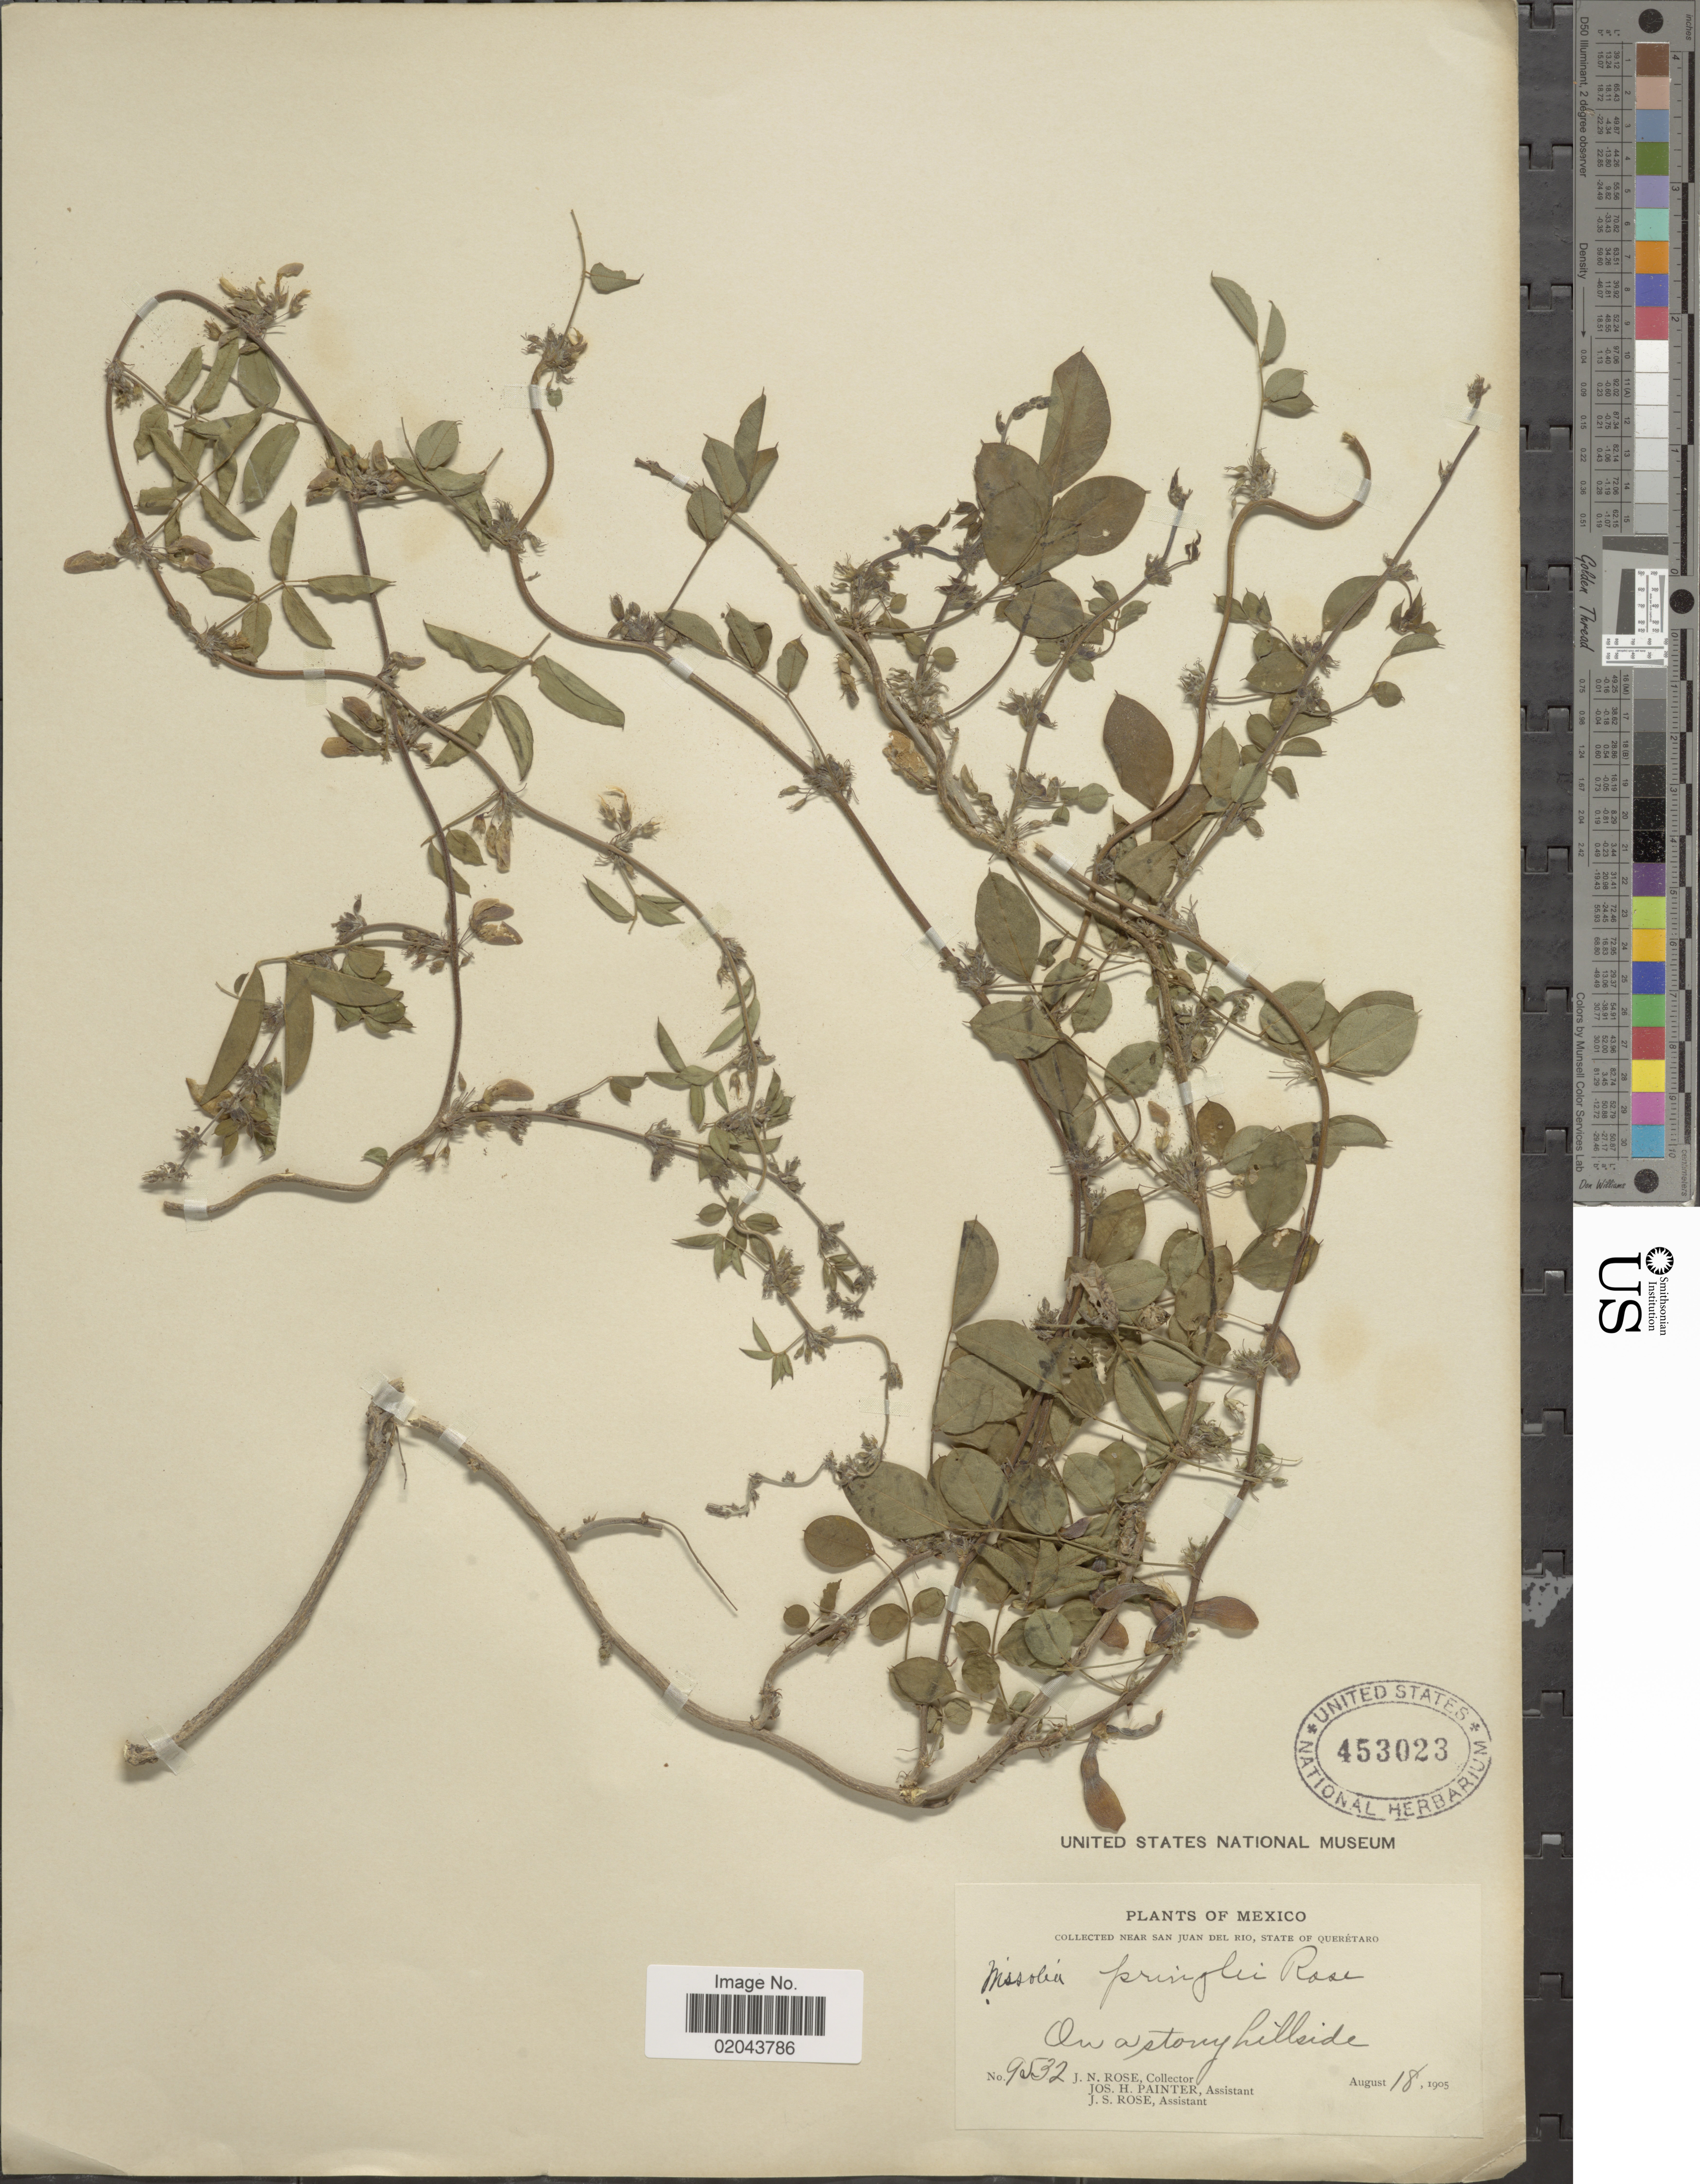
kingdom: Plantae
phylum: Tracheophyta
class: Magnoliopsida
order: Fabales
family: Fabaceae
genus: Nissolia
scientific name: Nissolia pringlei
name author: Rose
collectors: J. N. Rose, J. H. Painter & J. S. Rose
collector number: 9532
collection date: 1905-08-18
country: Mexico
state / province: Querétaro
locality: Between San Juan Del Rio, on a stony hillside.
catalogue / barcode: US 453023